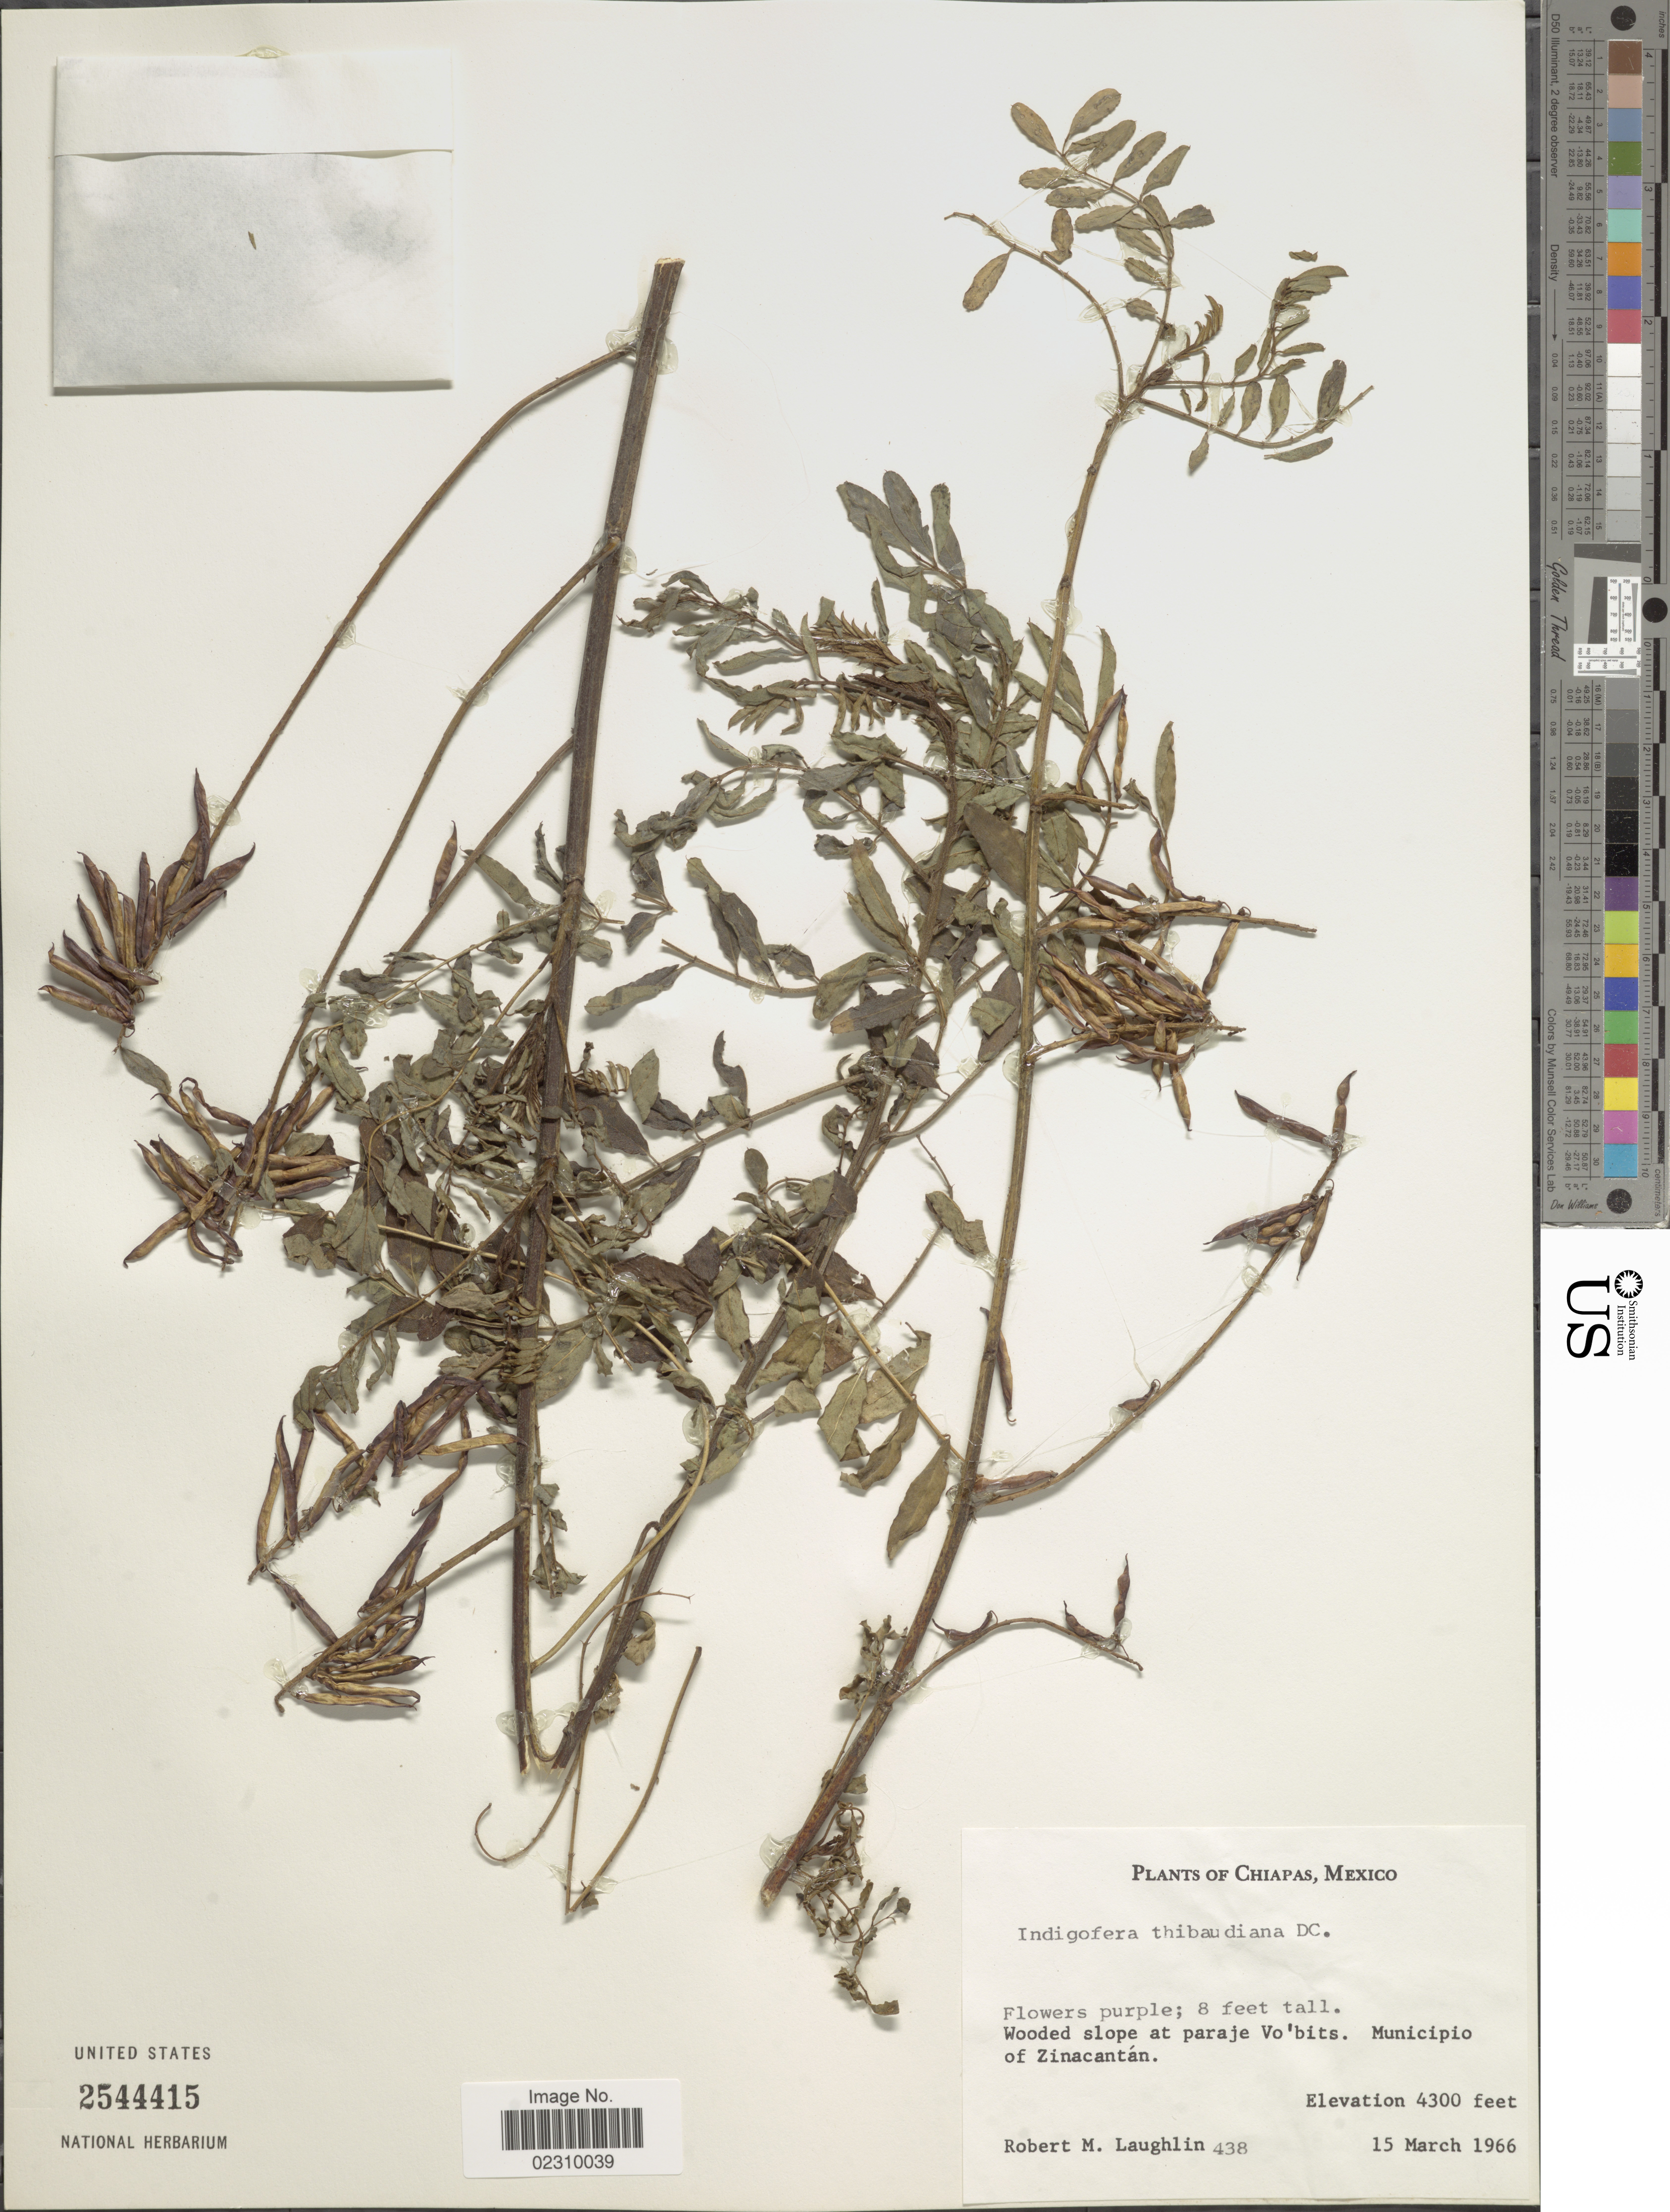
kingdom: Plantae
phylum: Tracheophyta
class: Magnoliopsida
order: Fabales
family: Fabaceae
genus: Indigofera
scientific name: Indigofera thibaudiana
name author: DC.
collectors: R. M. Laughlin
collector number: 438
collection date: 1966-03-15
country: Mexico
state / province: Chiapas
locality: Wooded slope at Paraje Vo'bits. Municipio of Zinacantan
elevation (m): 1311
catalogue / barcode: US 2544415